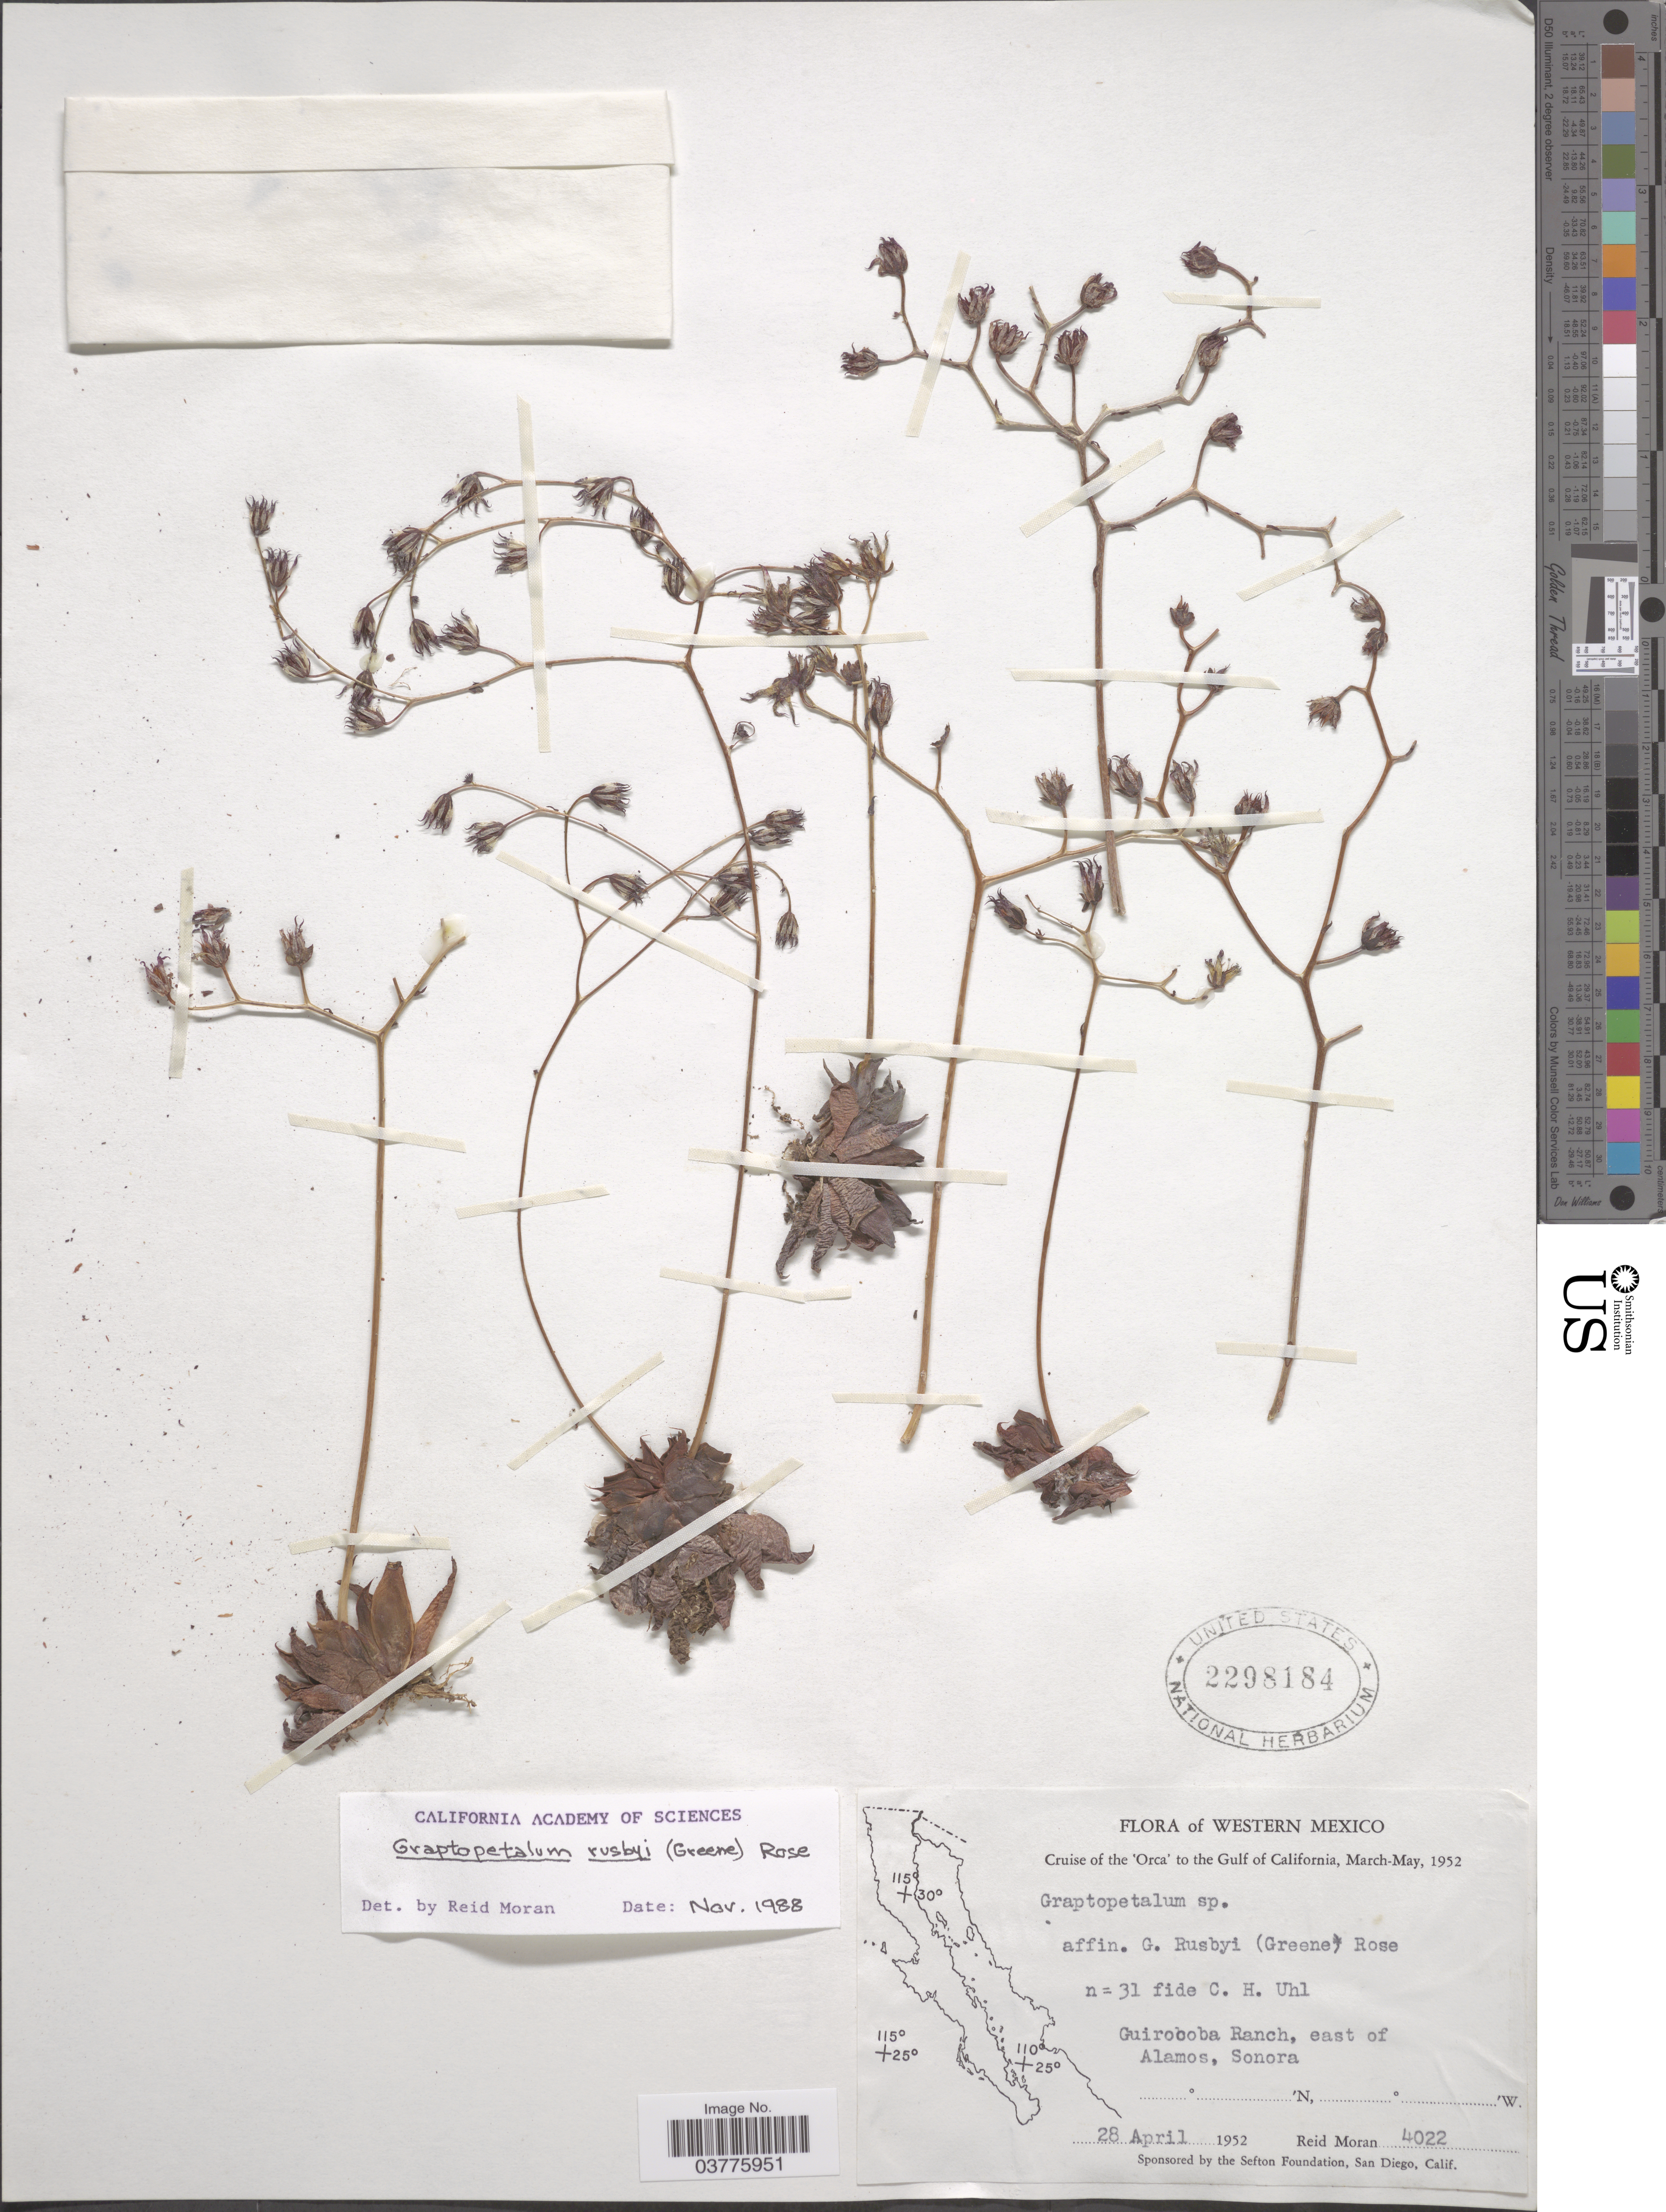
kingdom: Plantae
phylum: Tracheophyta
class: Magnoliopsida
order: Saxifragales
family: Crassulaceae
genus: Graptopetalum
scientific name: Graptopetalum rusbyi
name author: (Greene) Rose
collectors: R. Moran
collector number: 4022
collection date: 1952-04-28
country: Mexico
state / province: Sonora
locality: Western Mexico. Gulf of California. Guirocoba Ranch, east of Alamos.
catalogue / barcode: US 2298184